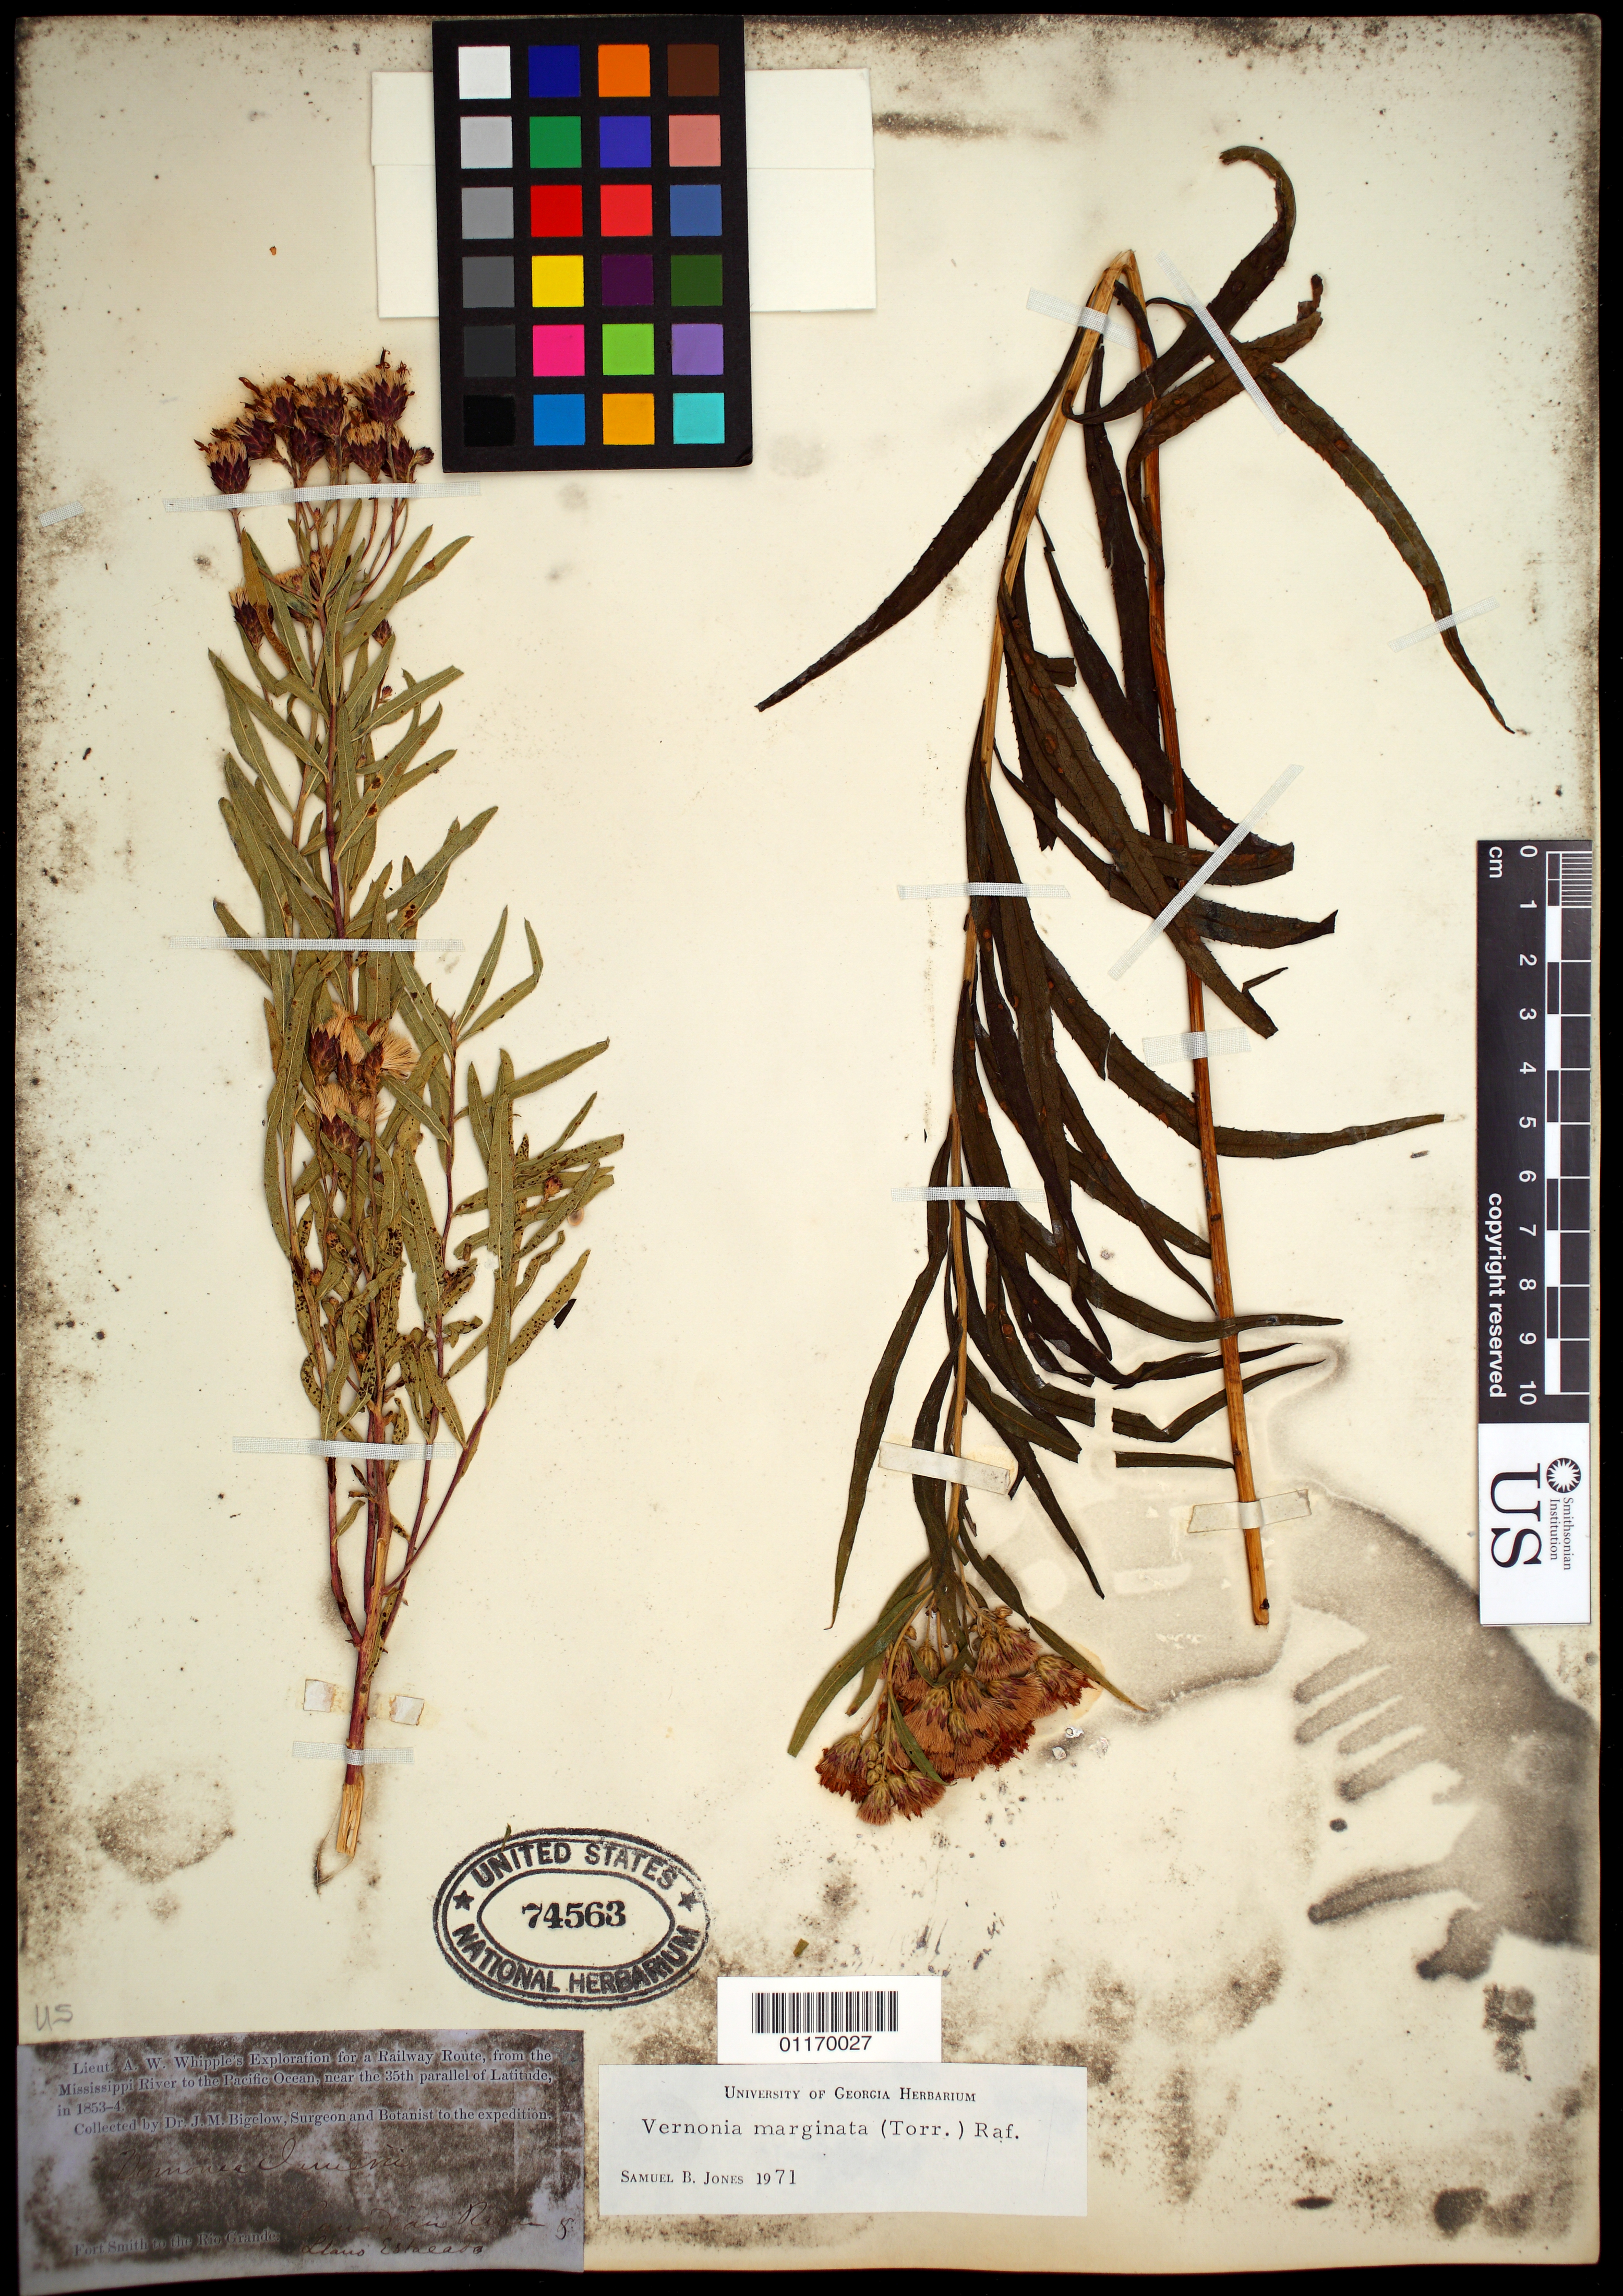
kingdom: Plantae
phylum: Tracheophyta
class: Magnoliopsida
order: Asterales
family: Asteraceae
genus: Vernonia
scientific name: Vernonia marginata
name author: (Torr.) Raf.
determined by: Jones, S. B.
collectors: J. M. Bigelow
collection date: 1853/1854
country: United States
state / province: New Mexico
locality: Canadian River and Llano Estacado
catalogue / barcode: US 74563